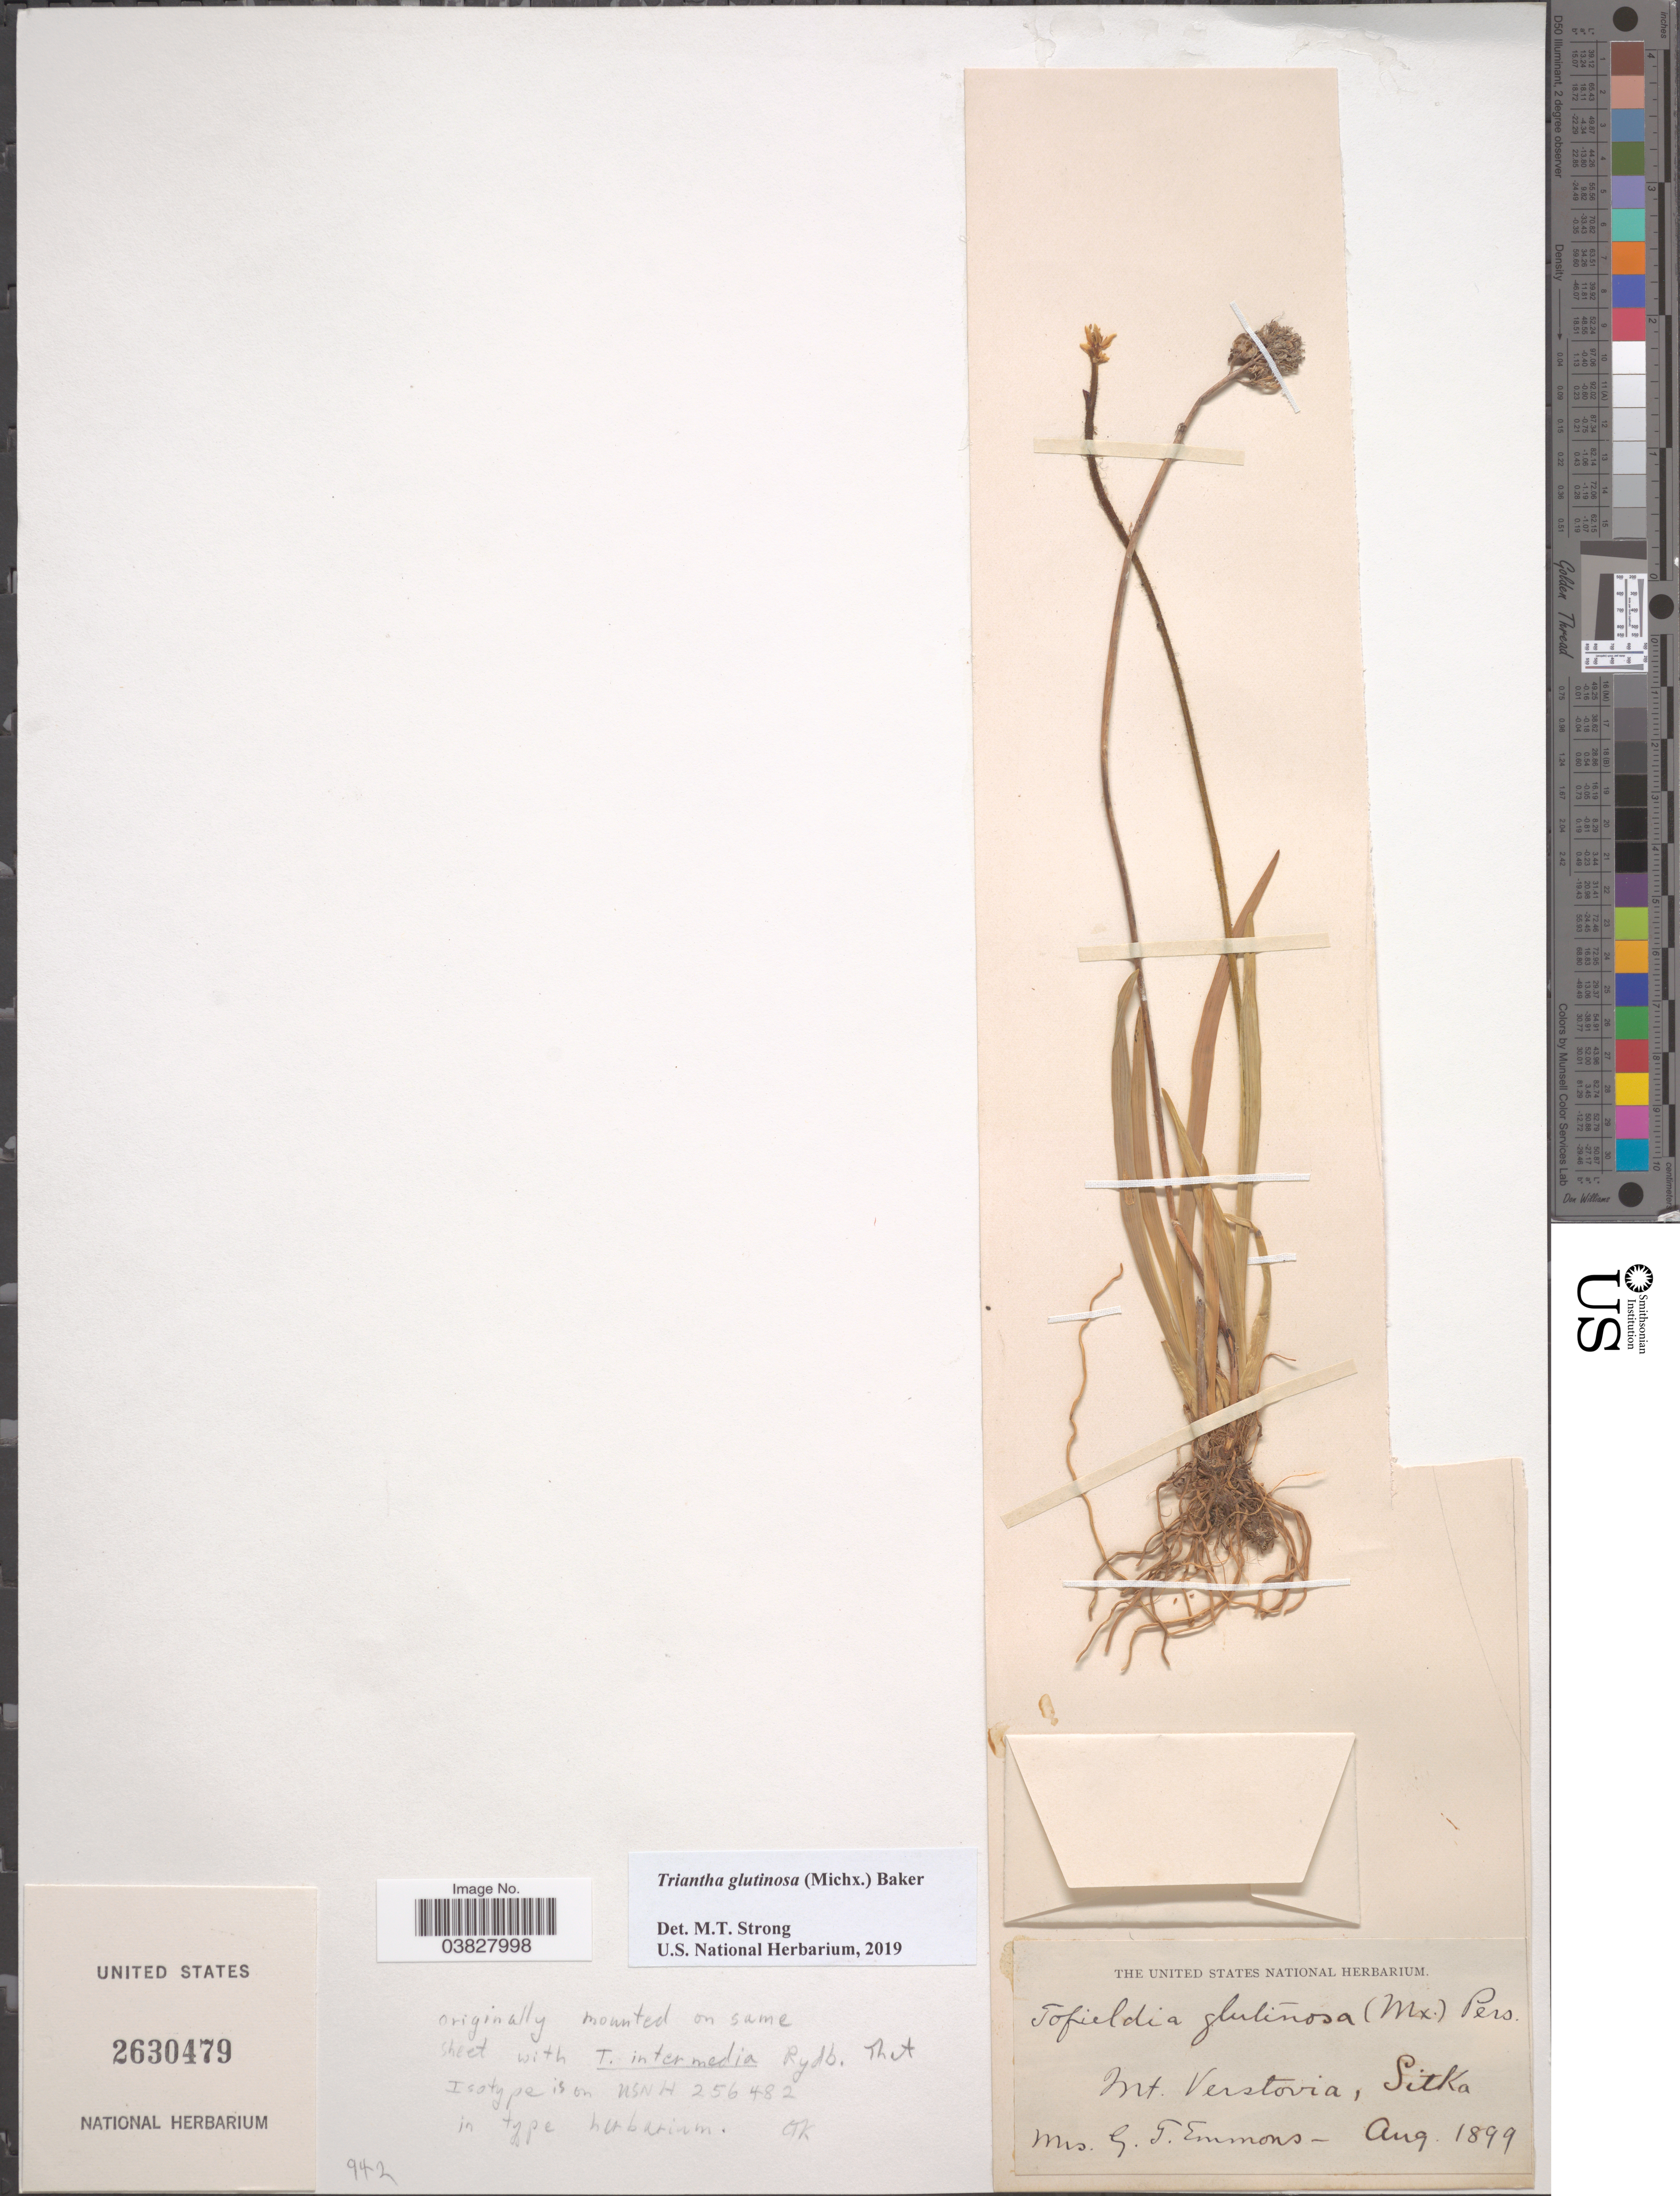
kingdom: Plantae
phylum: Tracheophyta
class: Liliopsida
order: Alismatales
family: Tofieldiaceae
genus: Triantha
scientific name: Triantha glutinosa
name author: (Michx.) Baker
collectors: G. Emmons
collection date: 1899-08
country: United States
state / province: Alaska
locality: Mt. Verstovia, Sitka.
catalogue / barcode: US 2630479